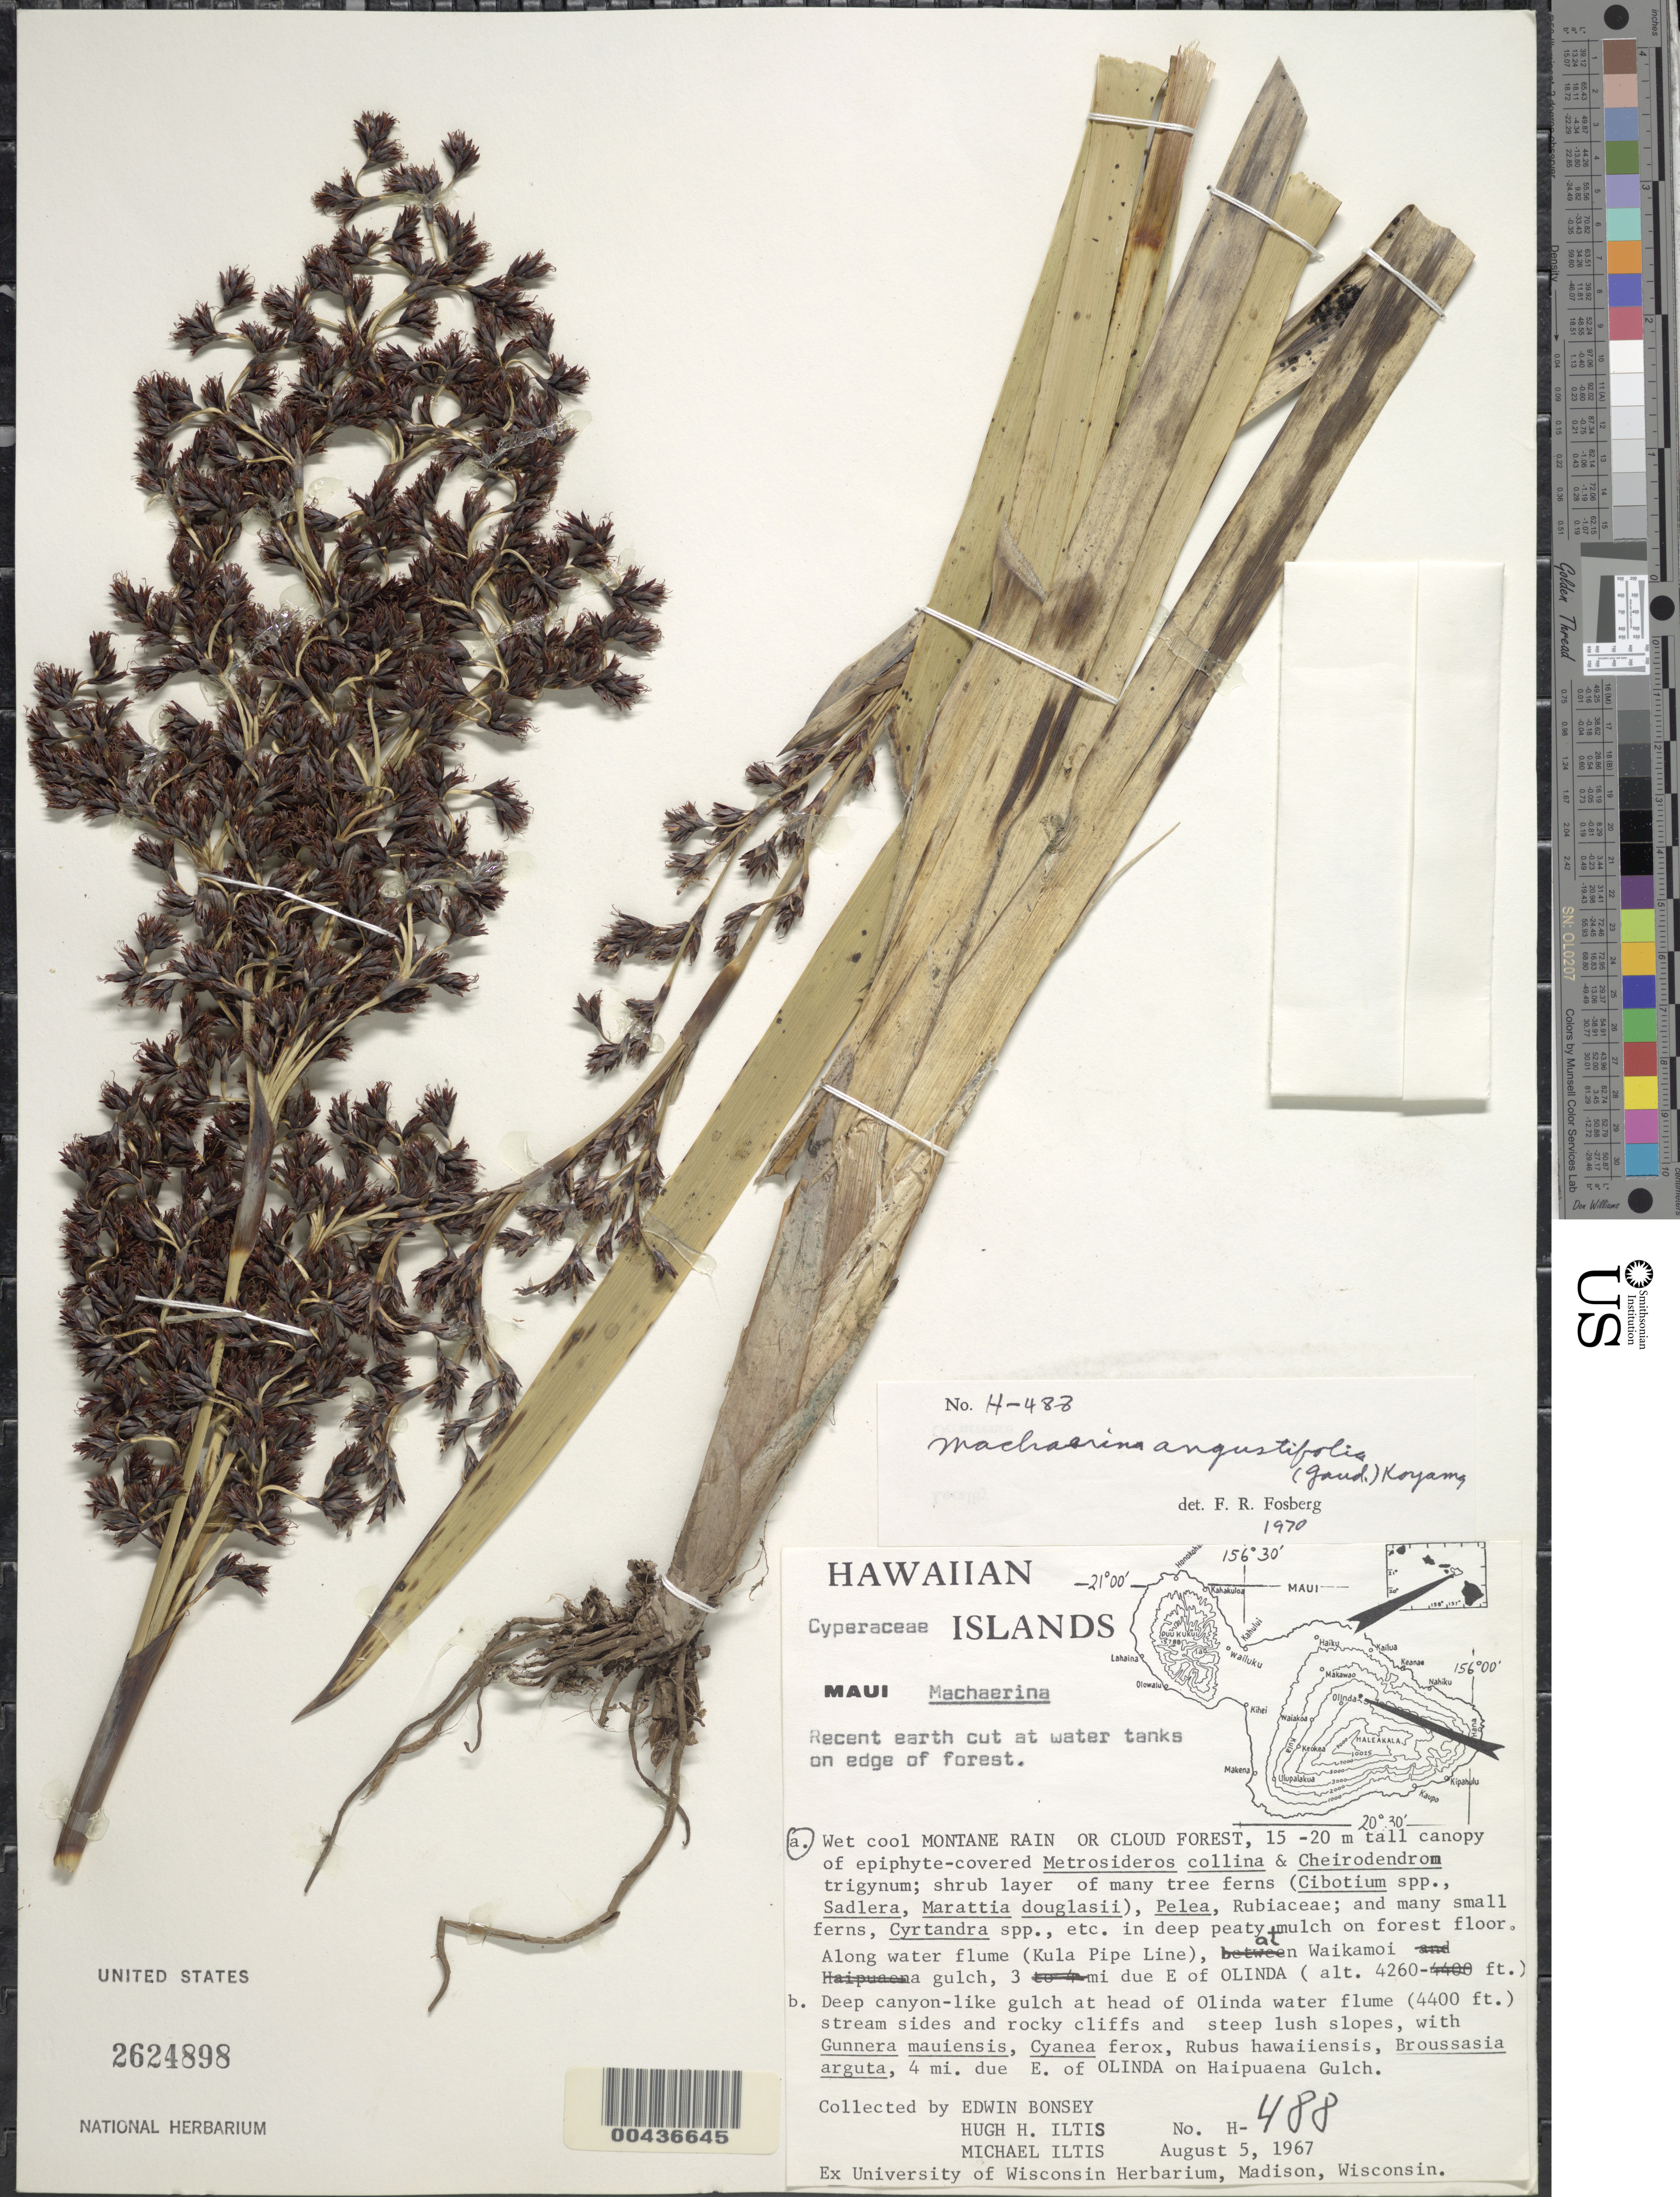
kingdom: Plantae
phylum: Tracheophyta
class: Liliopsida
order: Poales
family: Cyperaceae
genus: Machaerina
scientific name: Machaerina angustifolia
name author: (Gaudich.) T. Koyama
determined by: Fosberg, F. R.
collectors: E. Bonsey, H. H. Iltis & M. G. Iltis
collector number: H-488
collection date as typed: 5 Aug 1967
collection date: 1967-08-05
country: United States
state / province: Hawaii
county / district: Maui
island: Maui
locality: Along water flume (Kula Pipe Line), at Waikamoi gulch, 3 due E of Olinda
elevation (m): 1298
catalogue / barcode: US 2624898